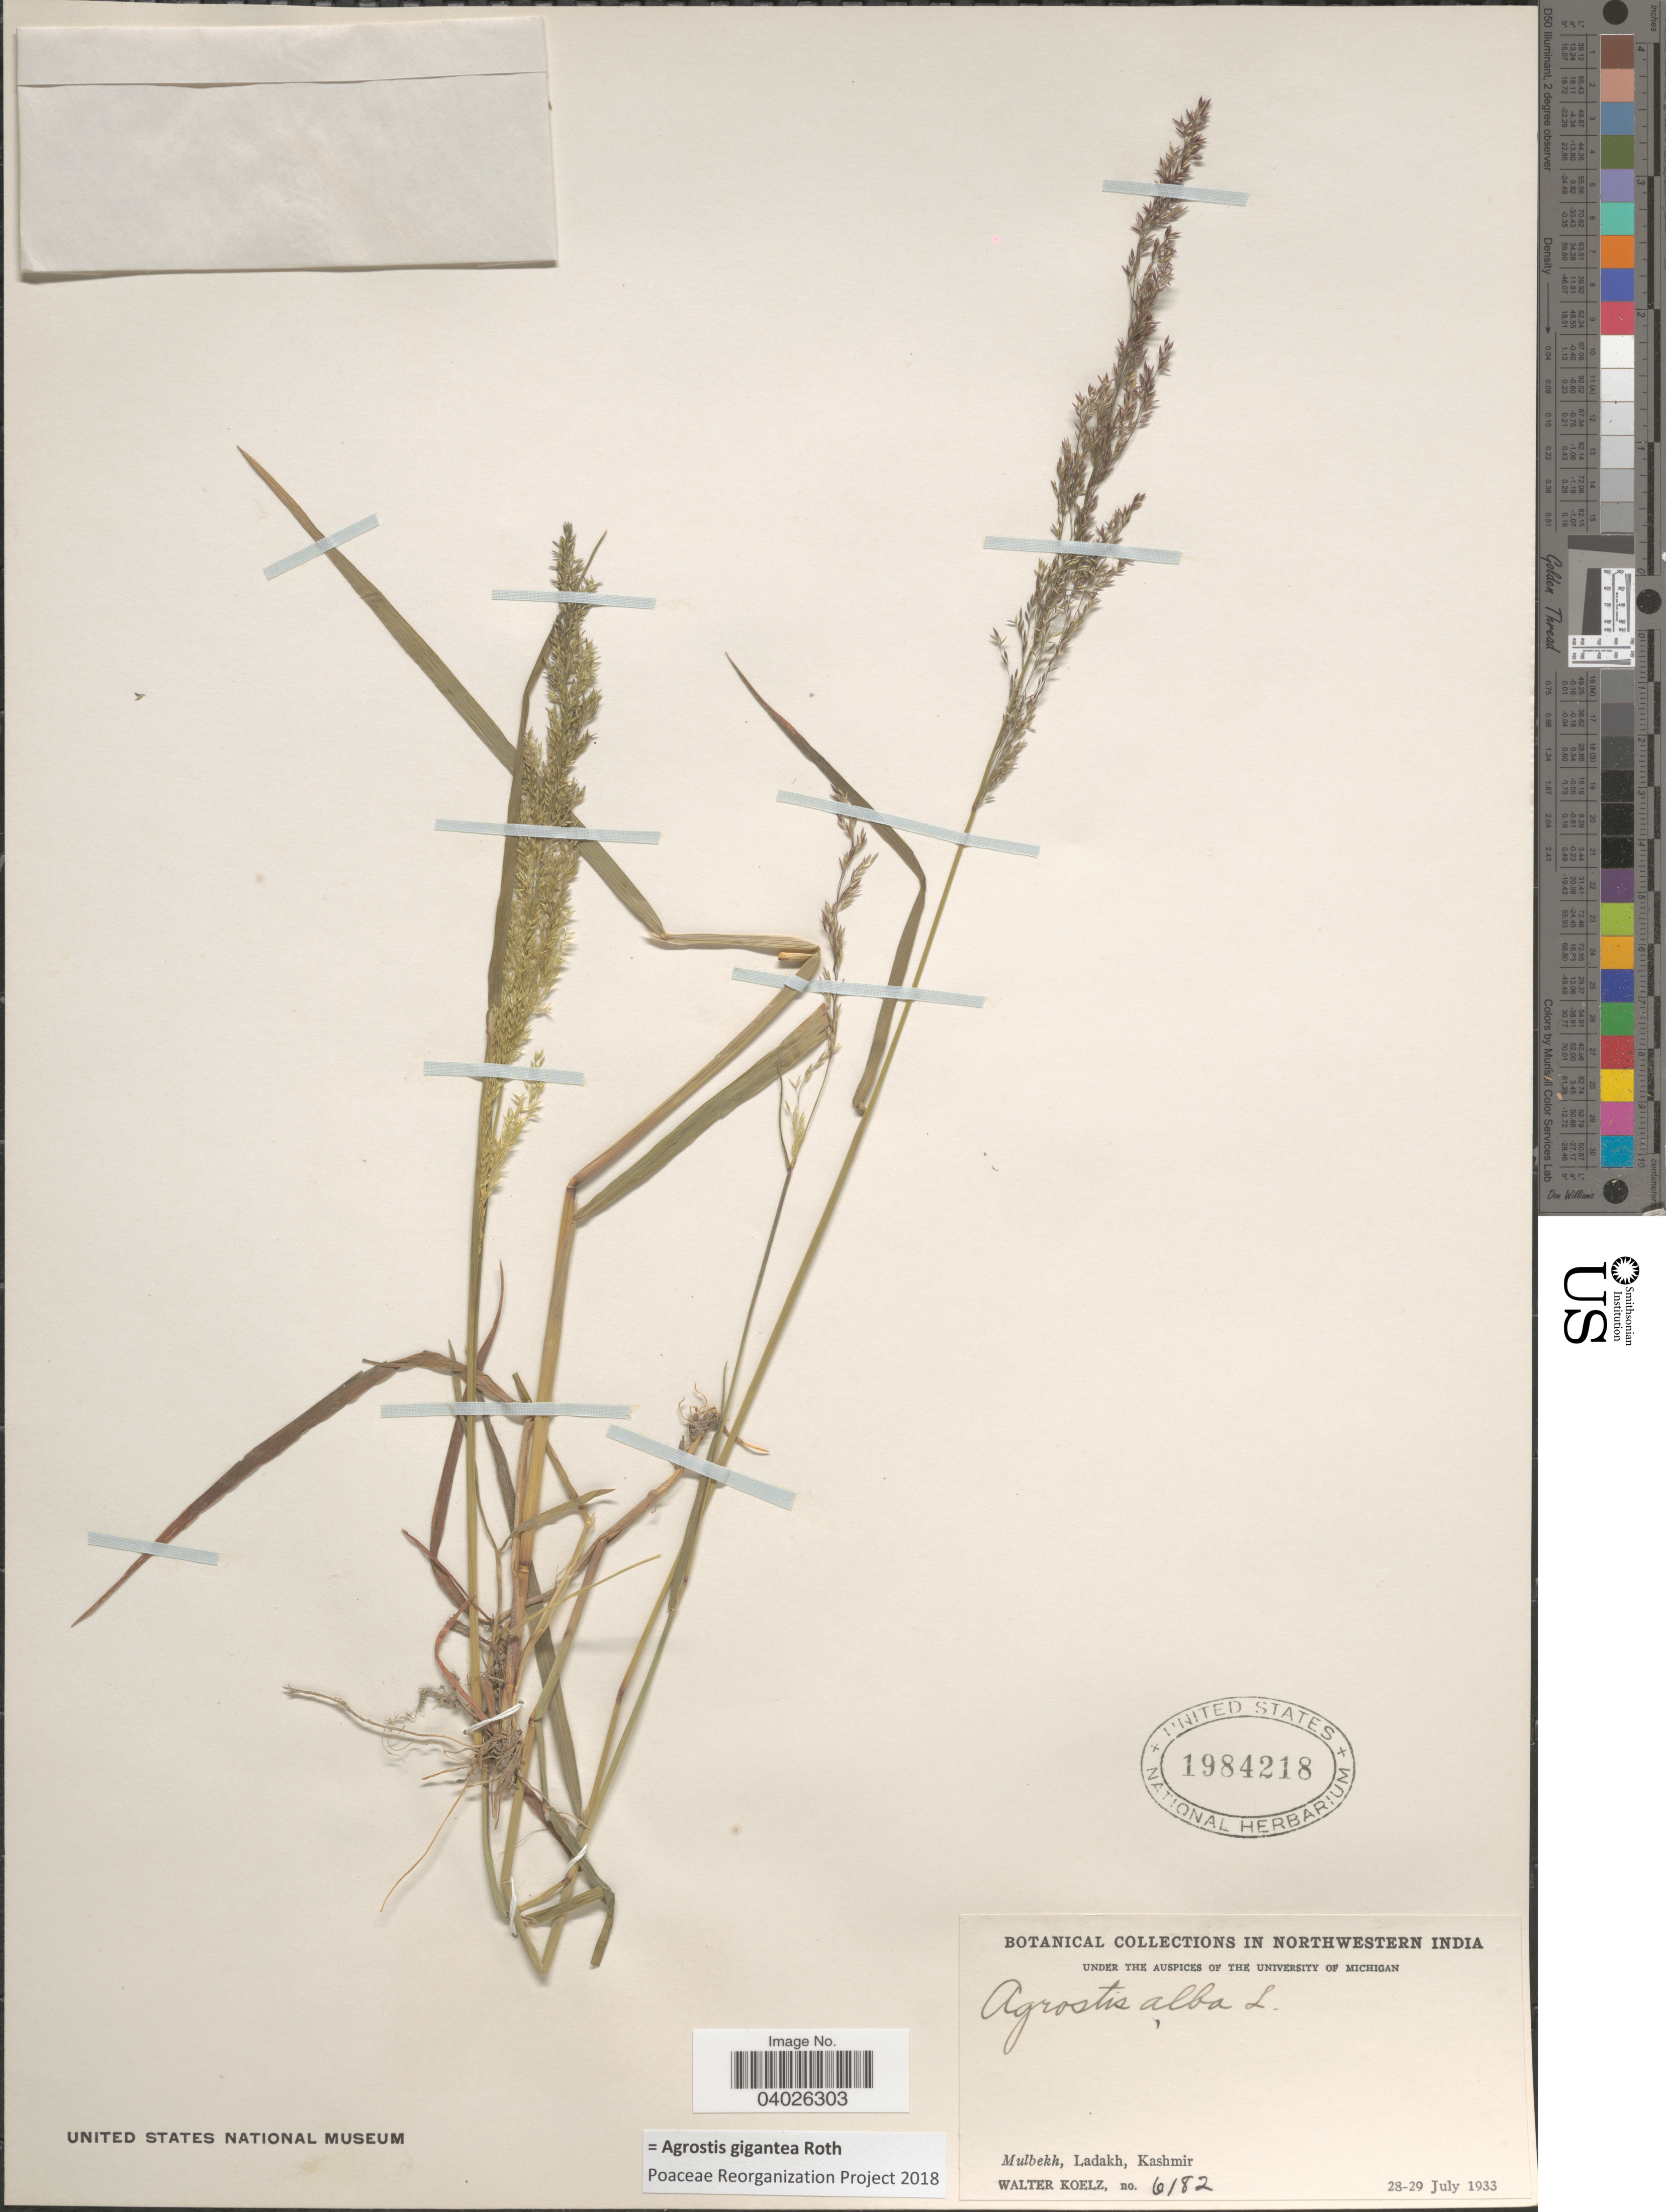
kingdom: Plantae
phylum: Tracheophyta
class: Liliopsida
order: Poales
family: Poaceae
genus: Agrostis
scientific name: Agrostis gigantea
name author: Roth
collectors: W. N. Koelz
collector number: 6182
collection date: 1933-07-28/1933-07-29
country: India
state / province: Jammu and Kashmir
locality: In Northwestern India. Mulbekh, Ladakh, Kashmir.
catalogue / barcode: US 1984218